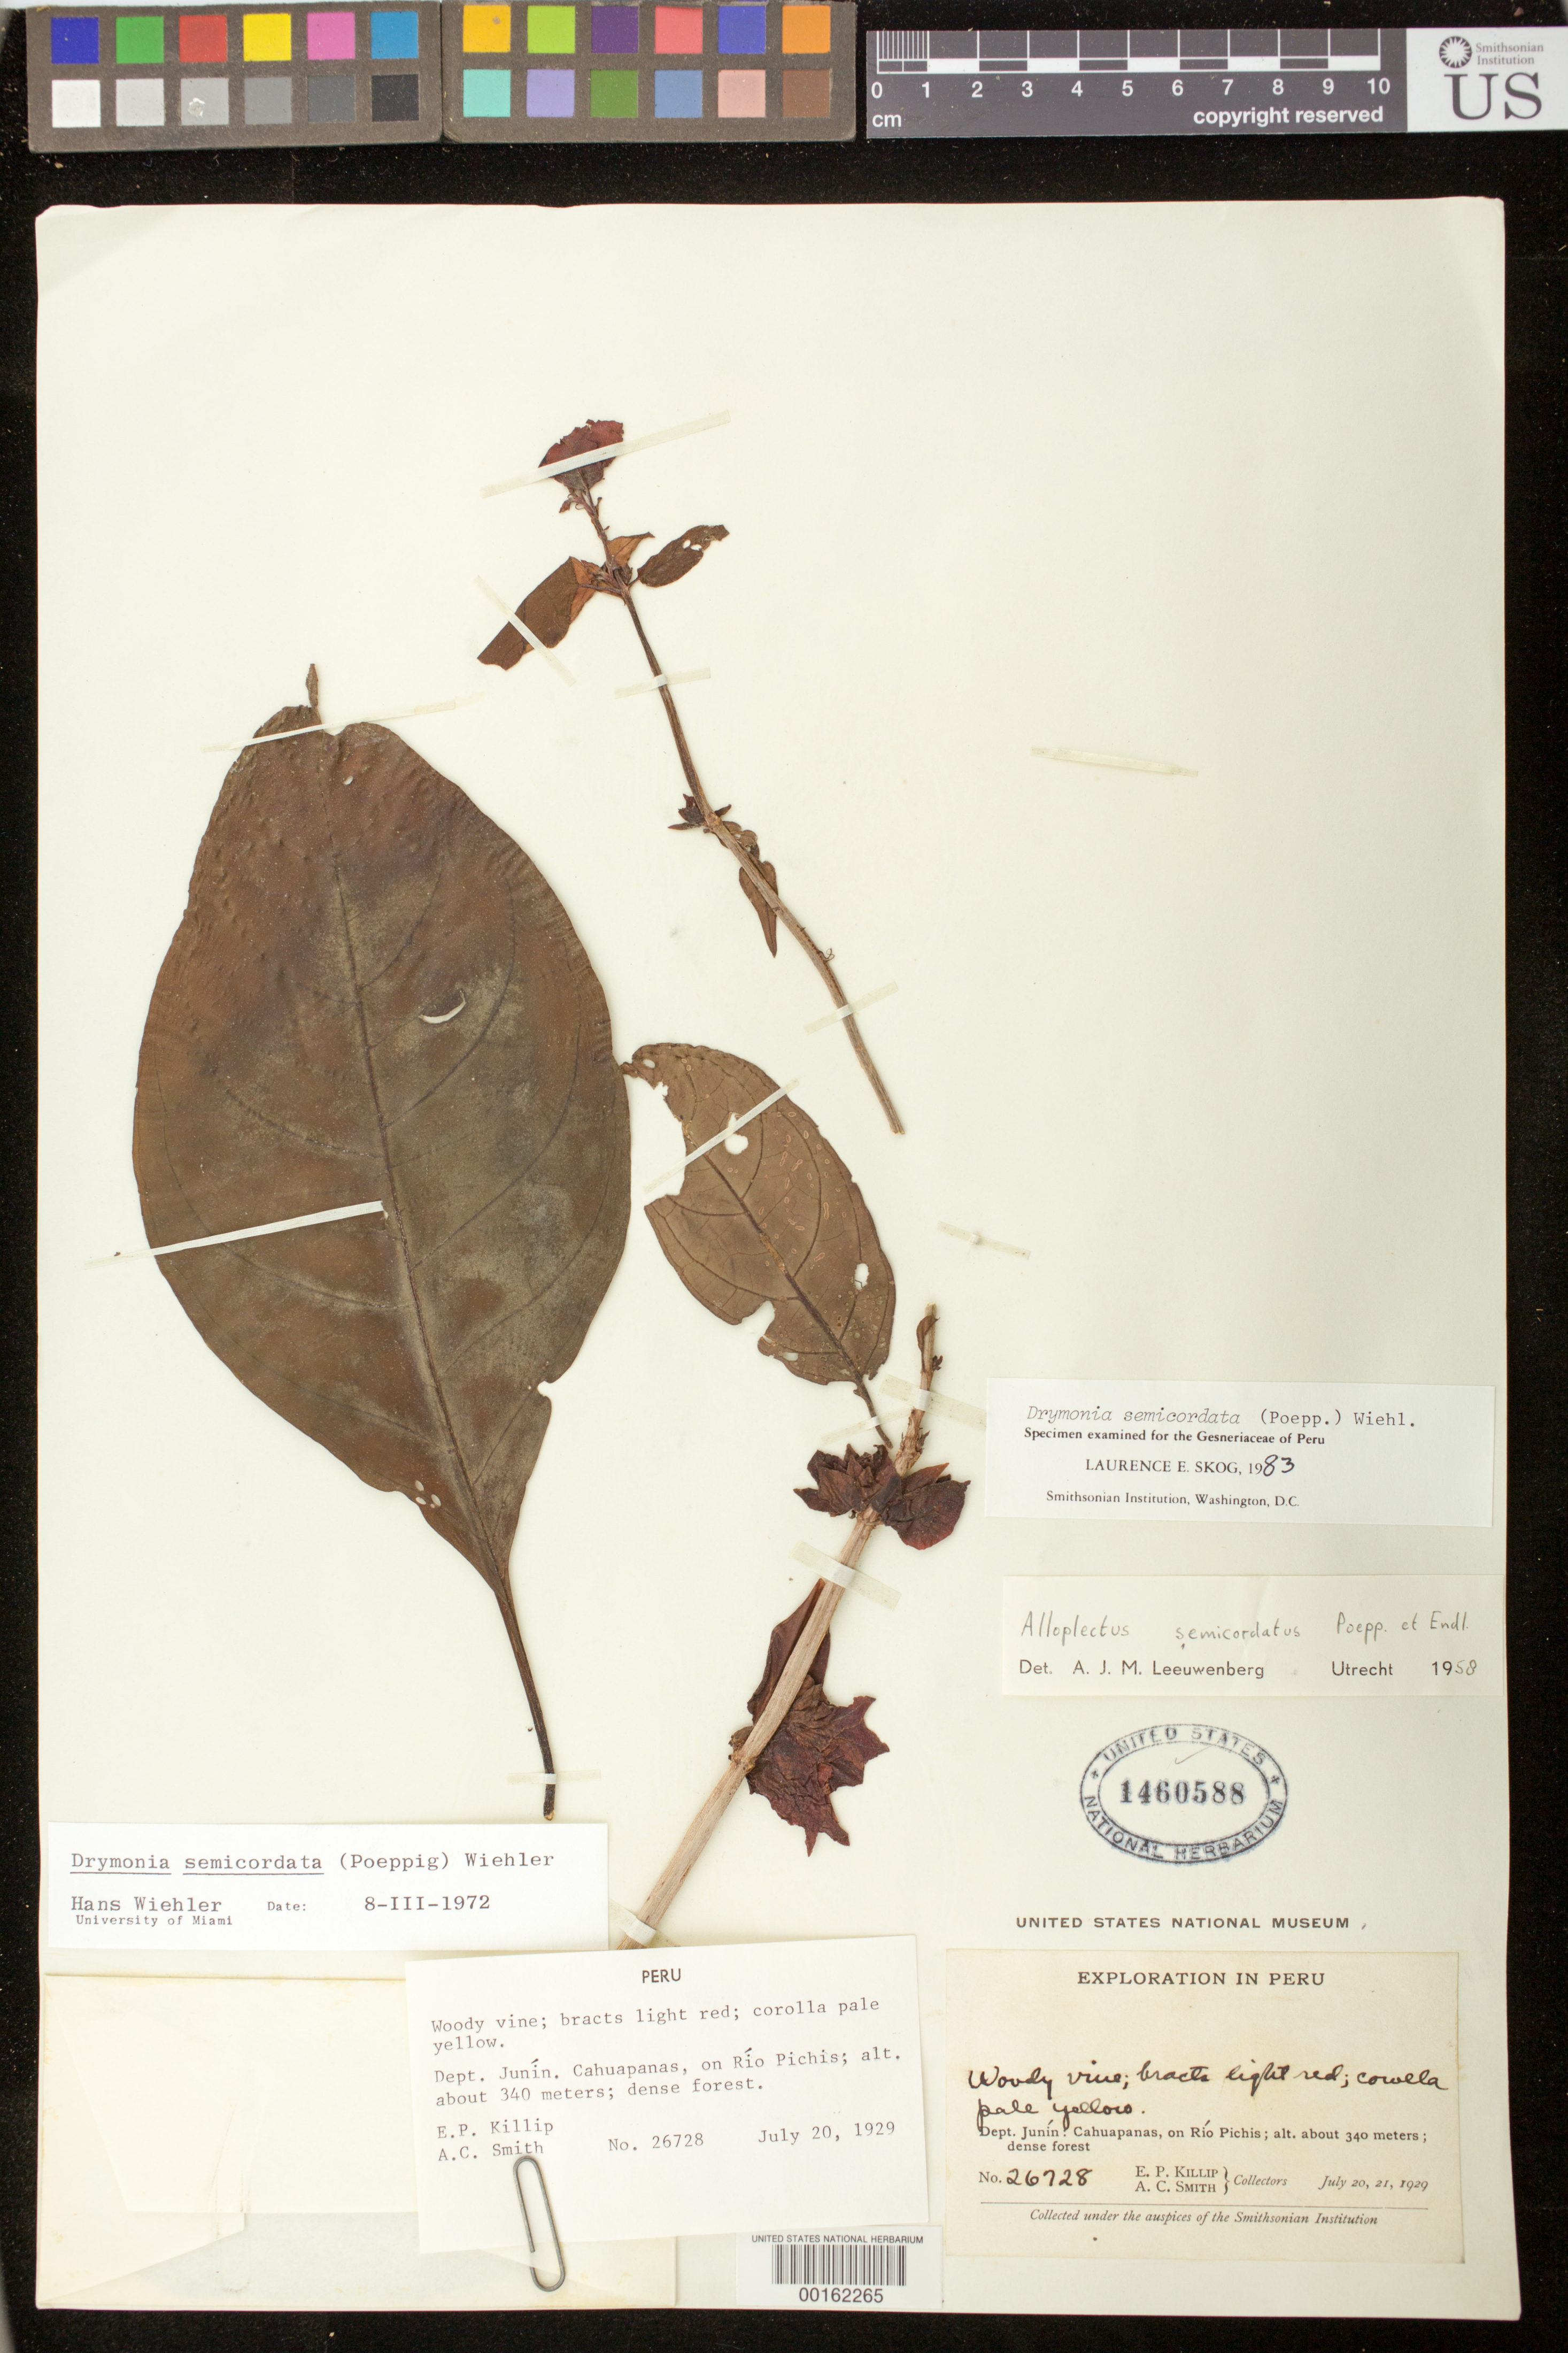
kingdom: Plantae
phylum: Tracheophyta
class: Magnoliopsida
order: Lamiales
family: Gesneriaceae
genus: Drymonia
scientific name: Drymonia semicordata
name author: (Poepp.) Wiehler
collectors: E. P. Killip & A. C. Smith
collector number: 26728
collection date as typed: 20-21 Jul 1929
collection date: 1929-07-20/1929-07-21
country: Peru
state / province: Pasco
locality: Junín.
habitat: Dense forest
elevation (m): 340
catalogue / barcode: US 1460588